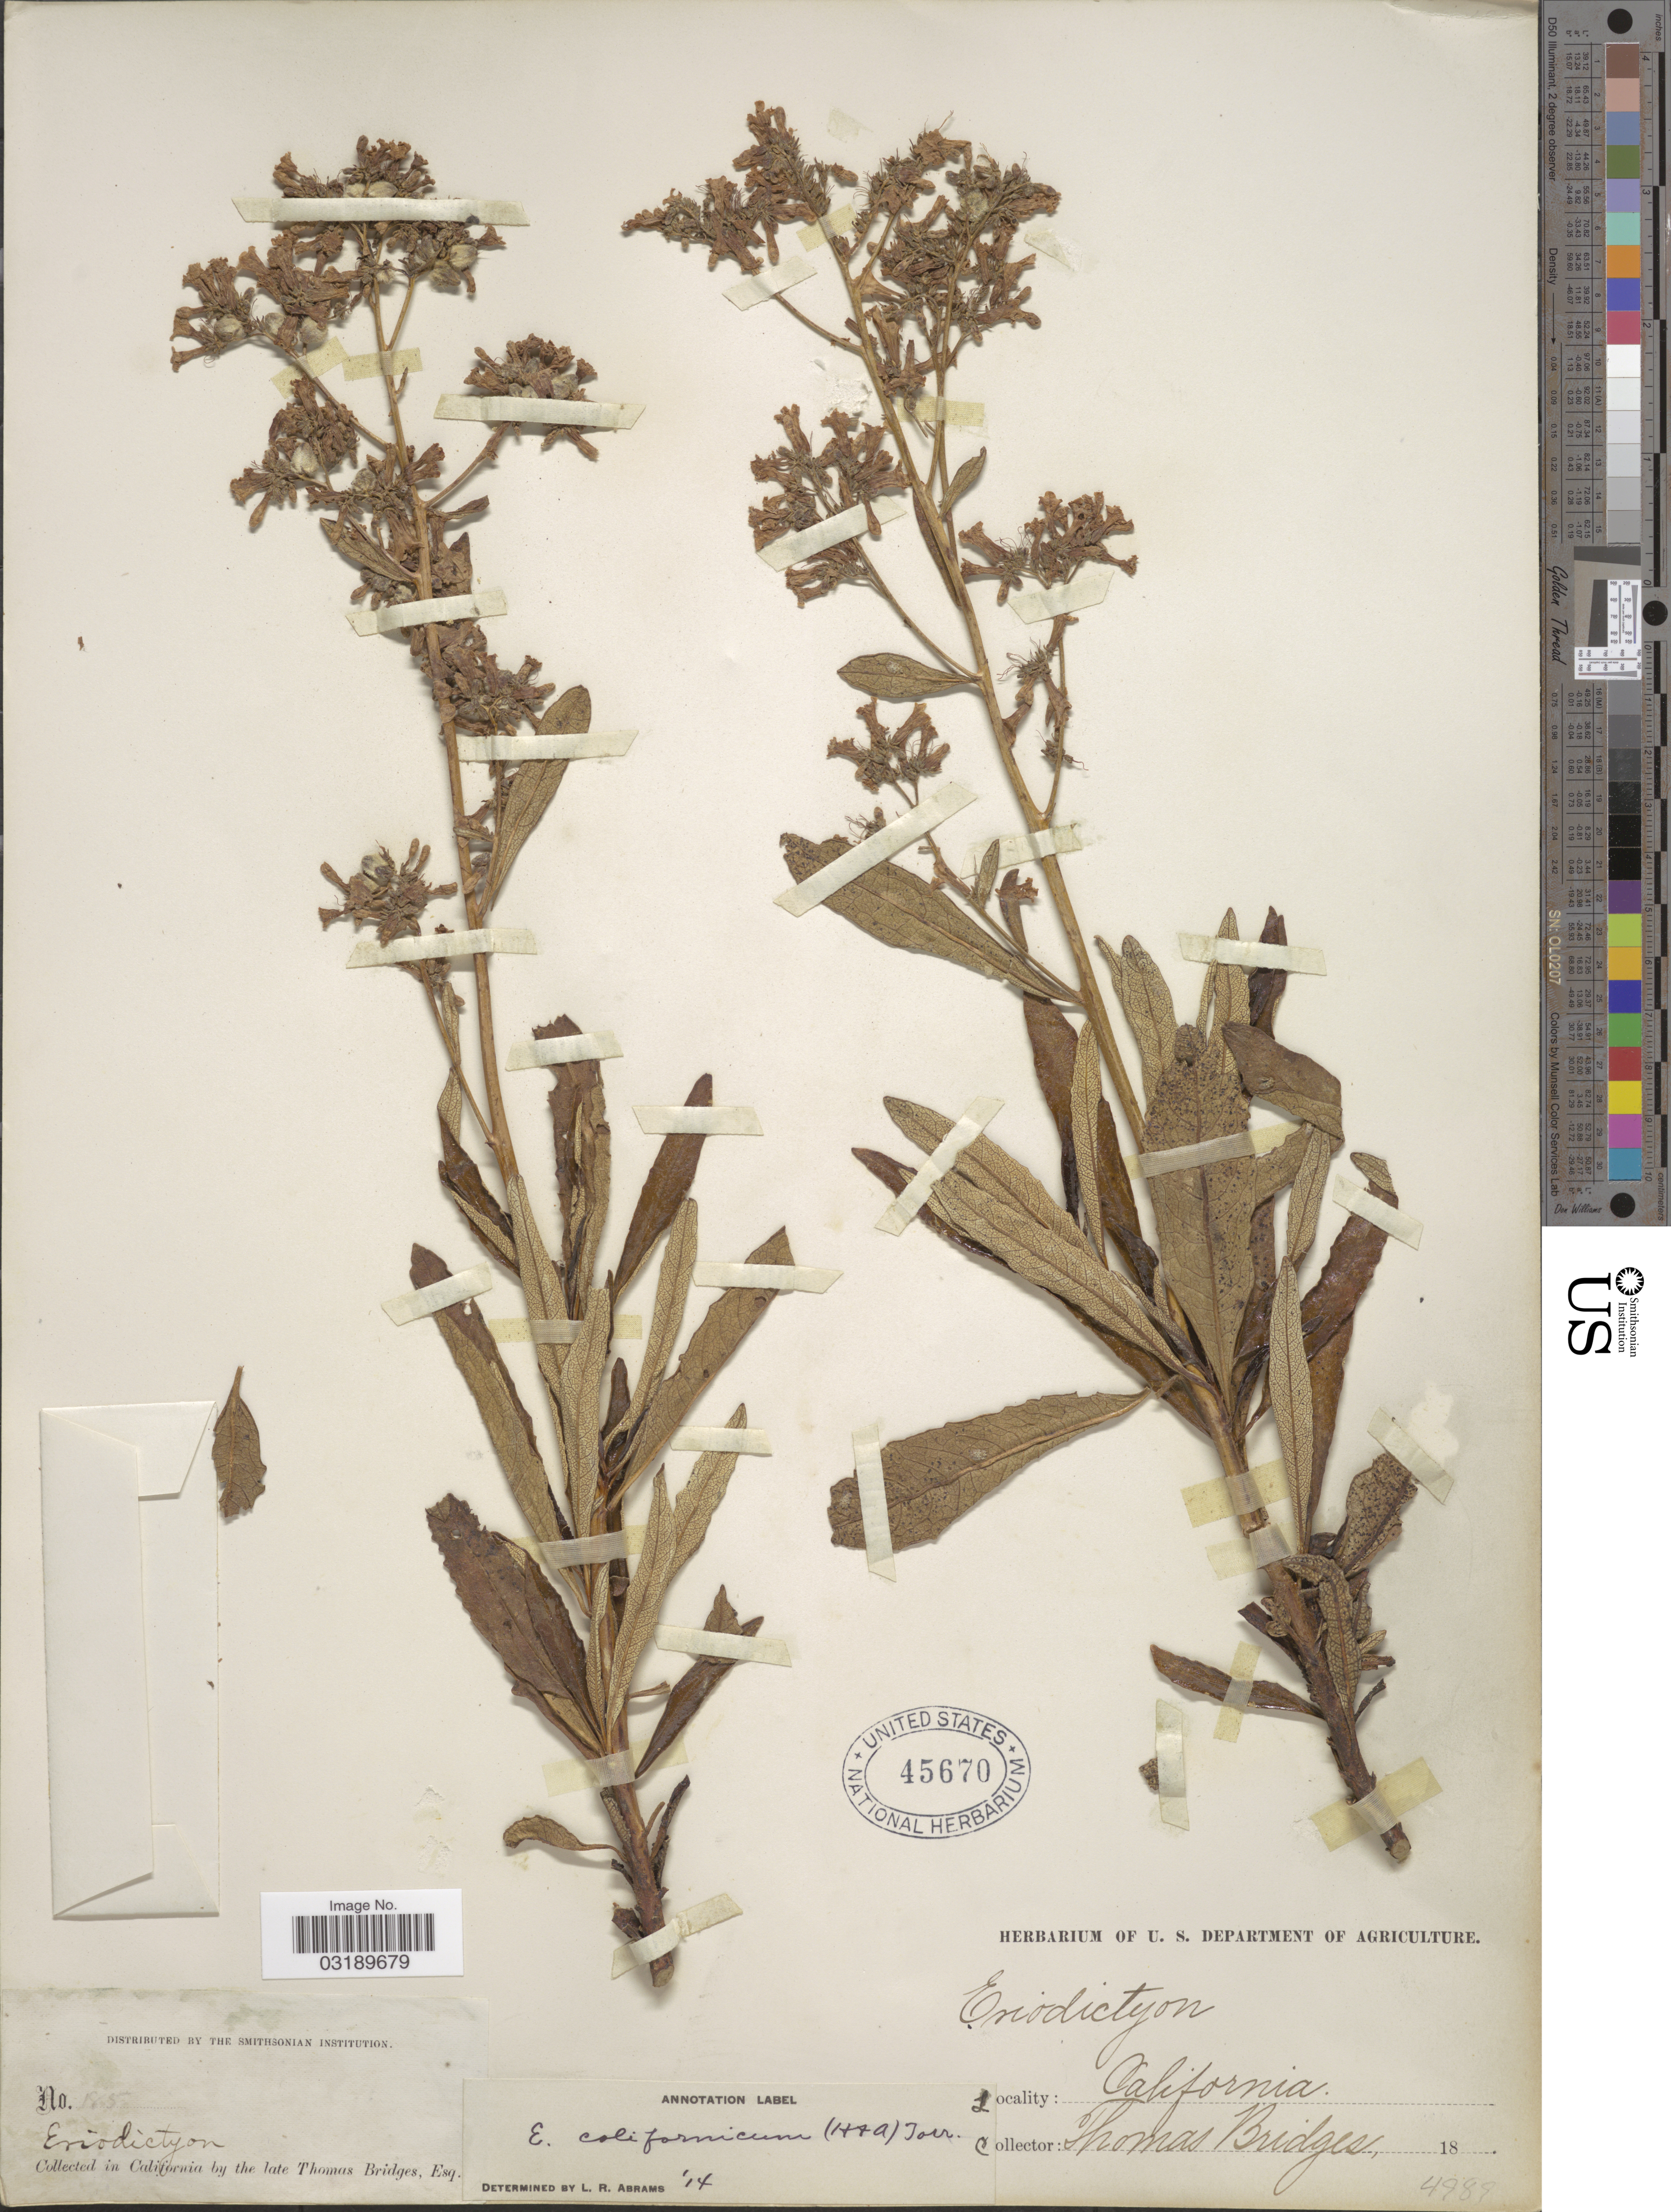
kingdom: Plantae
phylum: Tracheophyta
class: Magnoliopsida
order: Boraginales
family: Namaceae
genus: Eriodictyon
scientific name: Eriodictyon californicum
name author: (Hook. & Arn.) Torr.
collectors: T. Bridges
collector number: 185*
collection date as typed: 18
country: United States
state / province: California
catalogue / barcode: US 45670